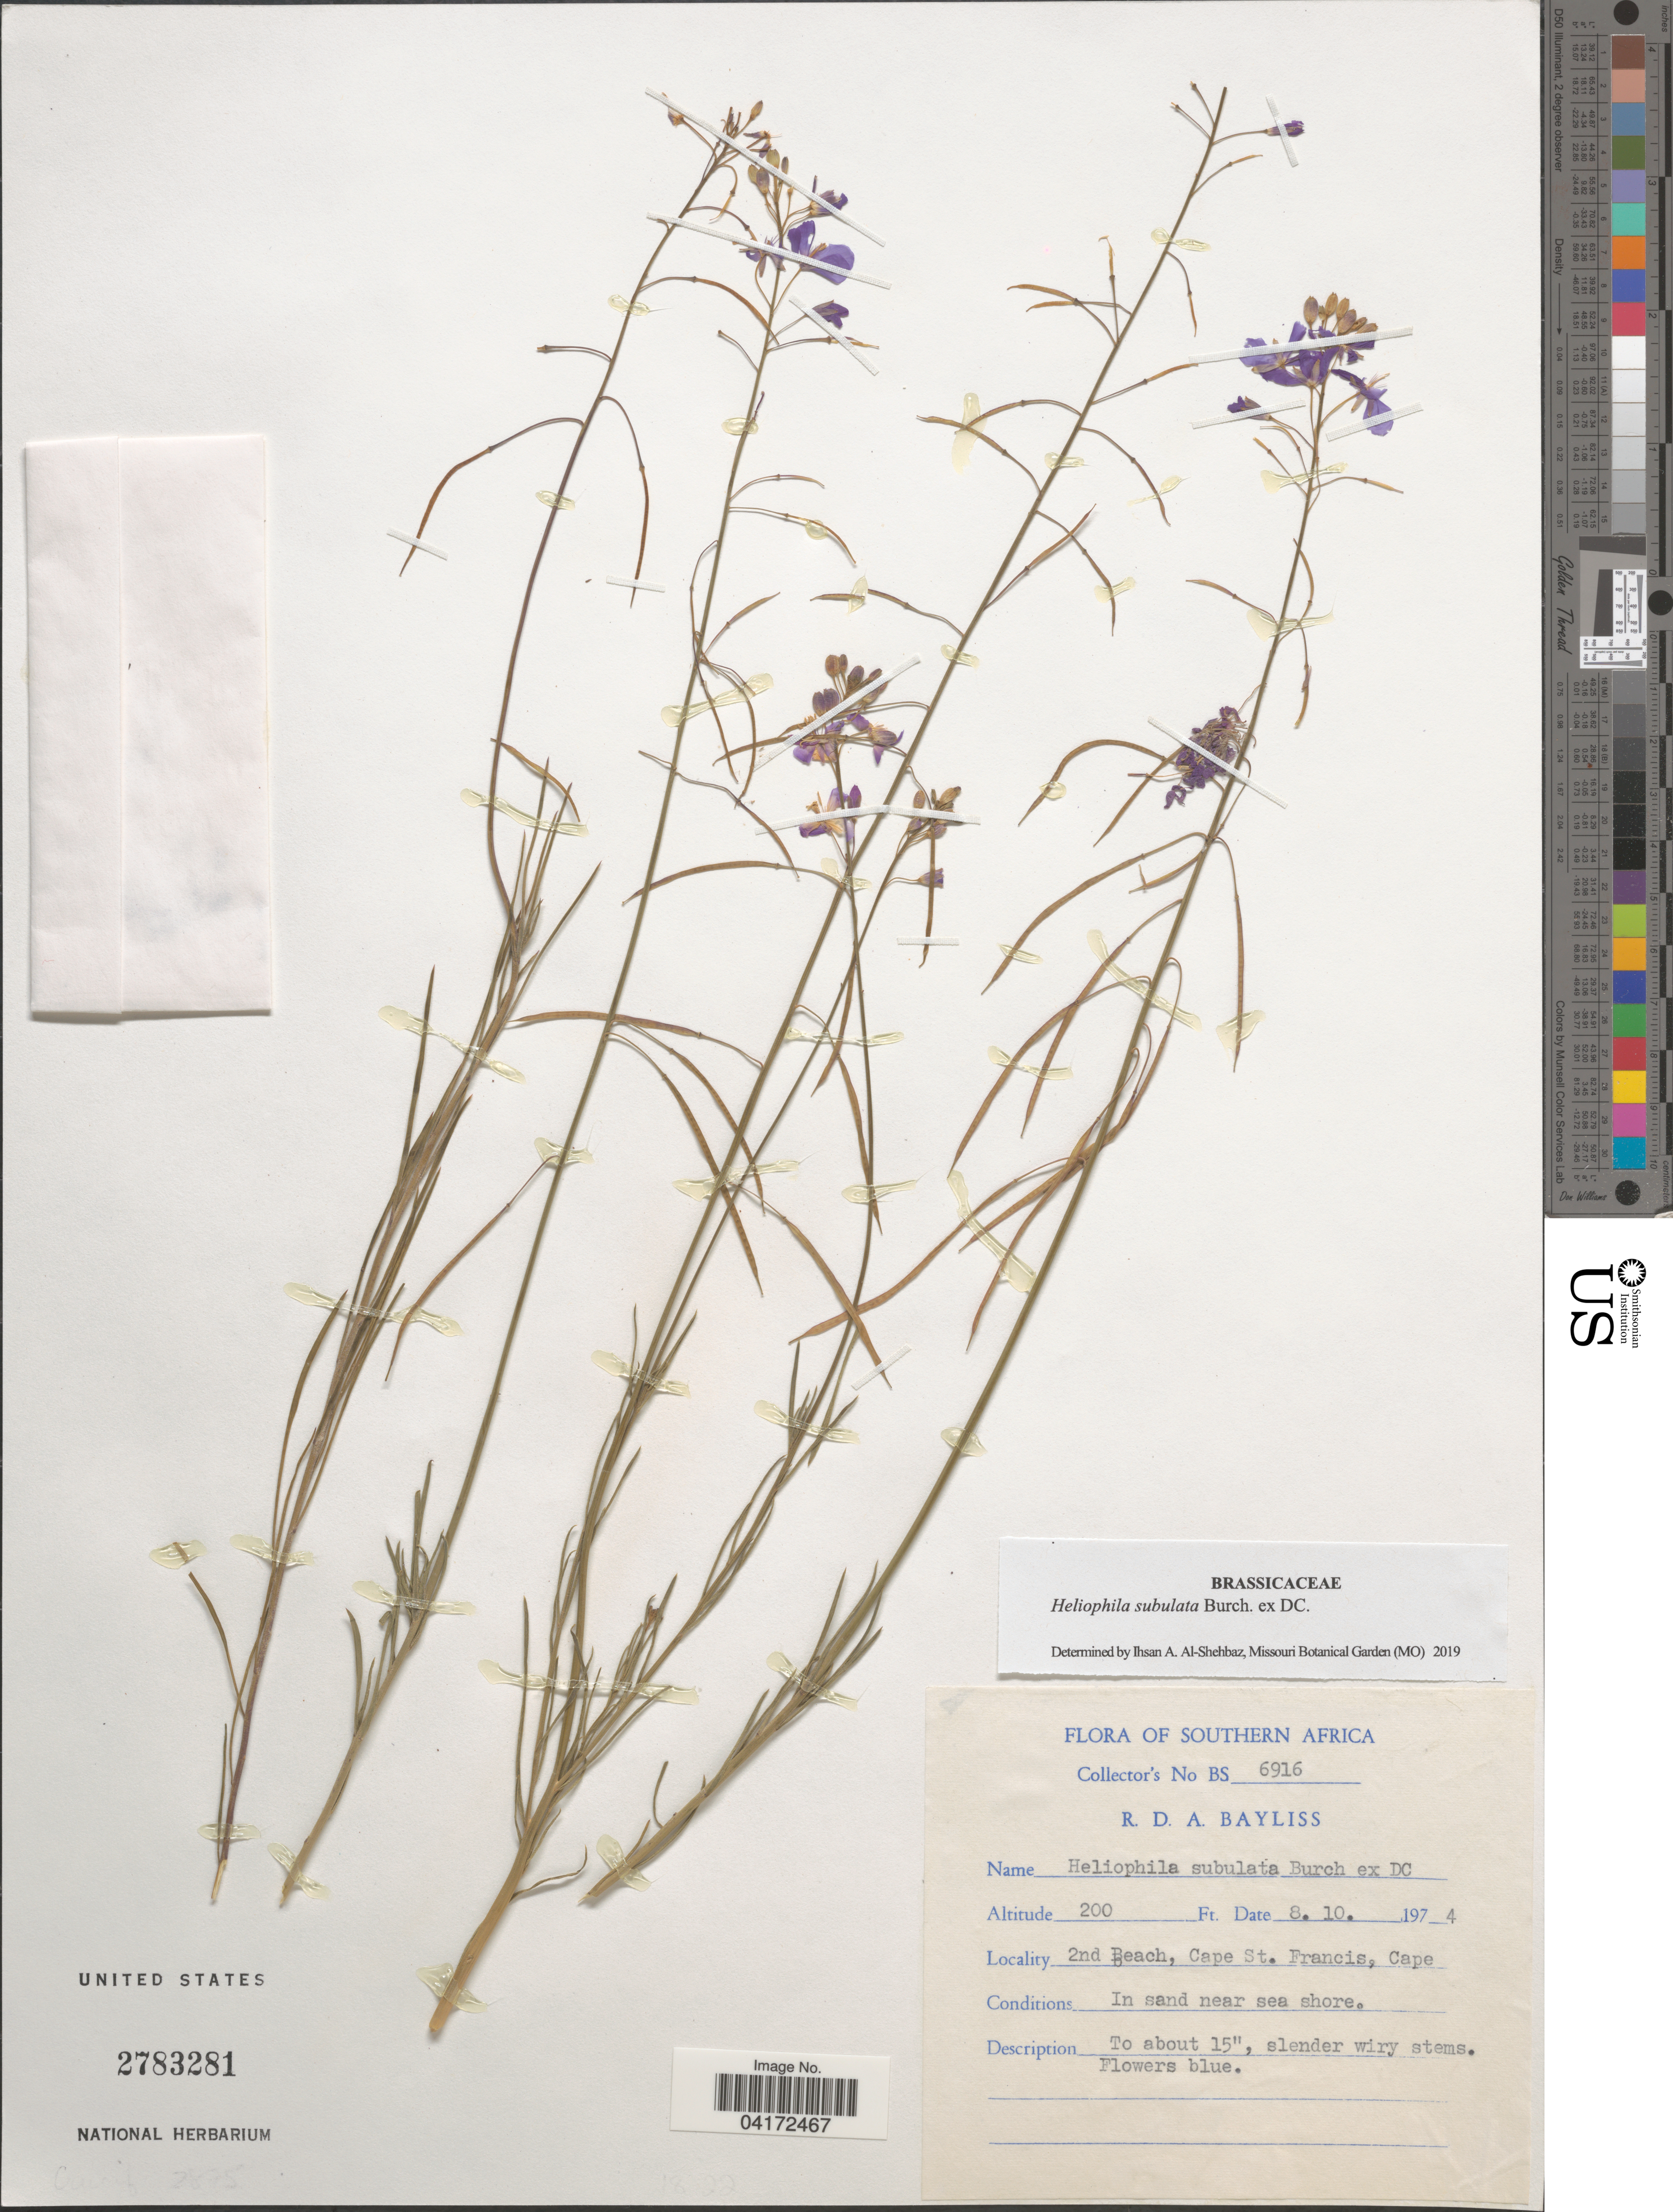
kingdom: Plantae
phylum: Tracheophyta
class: Magnoliopsida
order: Brassicales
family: Brassicaceae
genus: Heliophila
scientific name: Heliophila subulata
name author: Burch. ex DC.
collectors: R. Bayliss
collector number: BS6916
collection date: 1974-10-08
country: South Africa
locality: Southern Africa. 2nd Beach, Cape St. Francis, Cape.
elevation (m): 61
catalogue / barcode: US 2783281